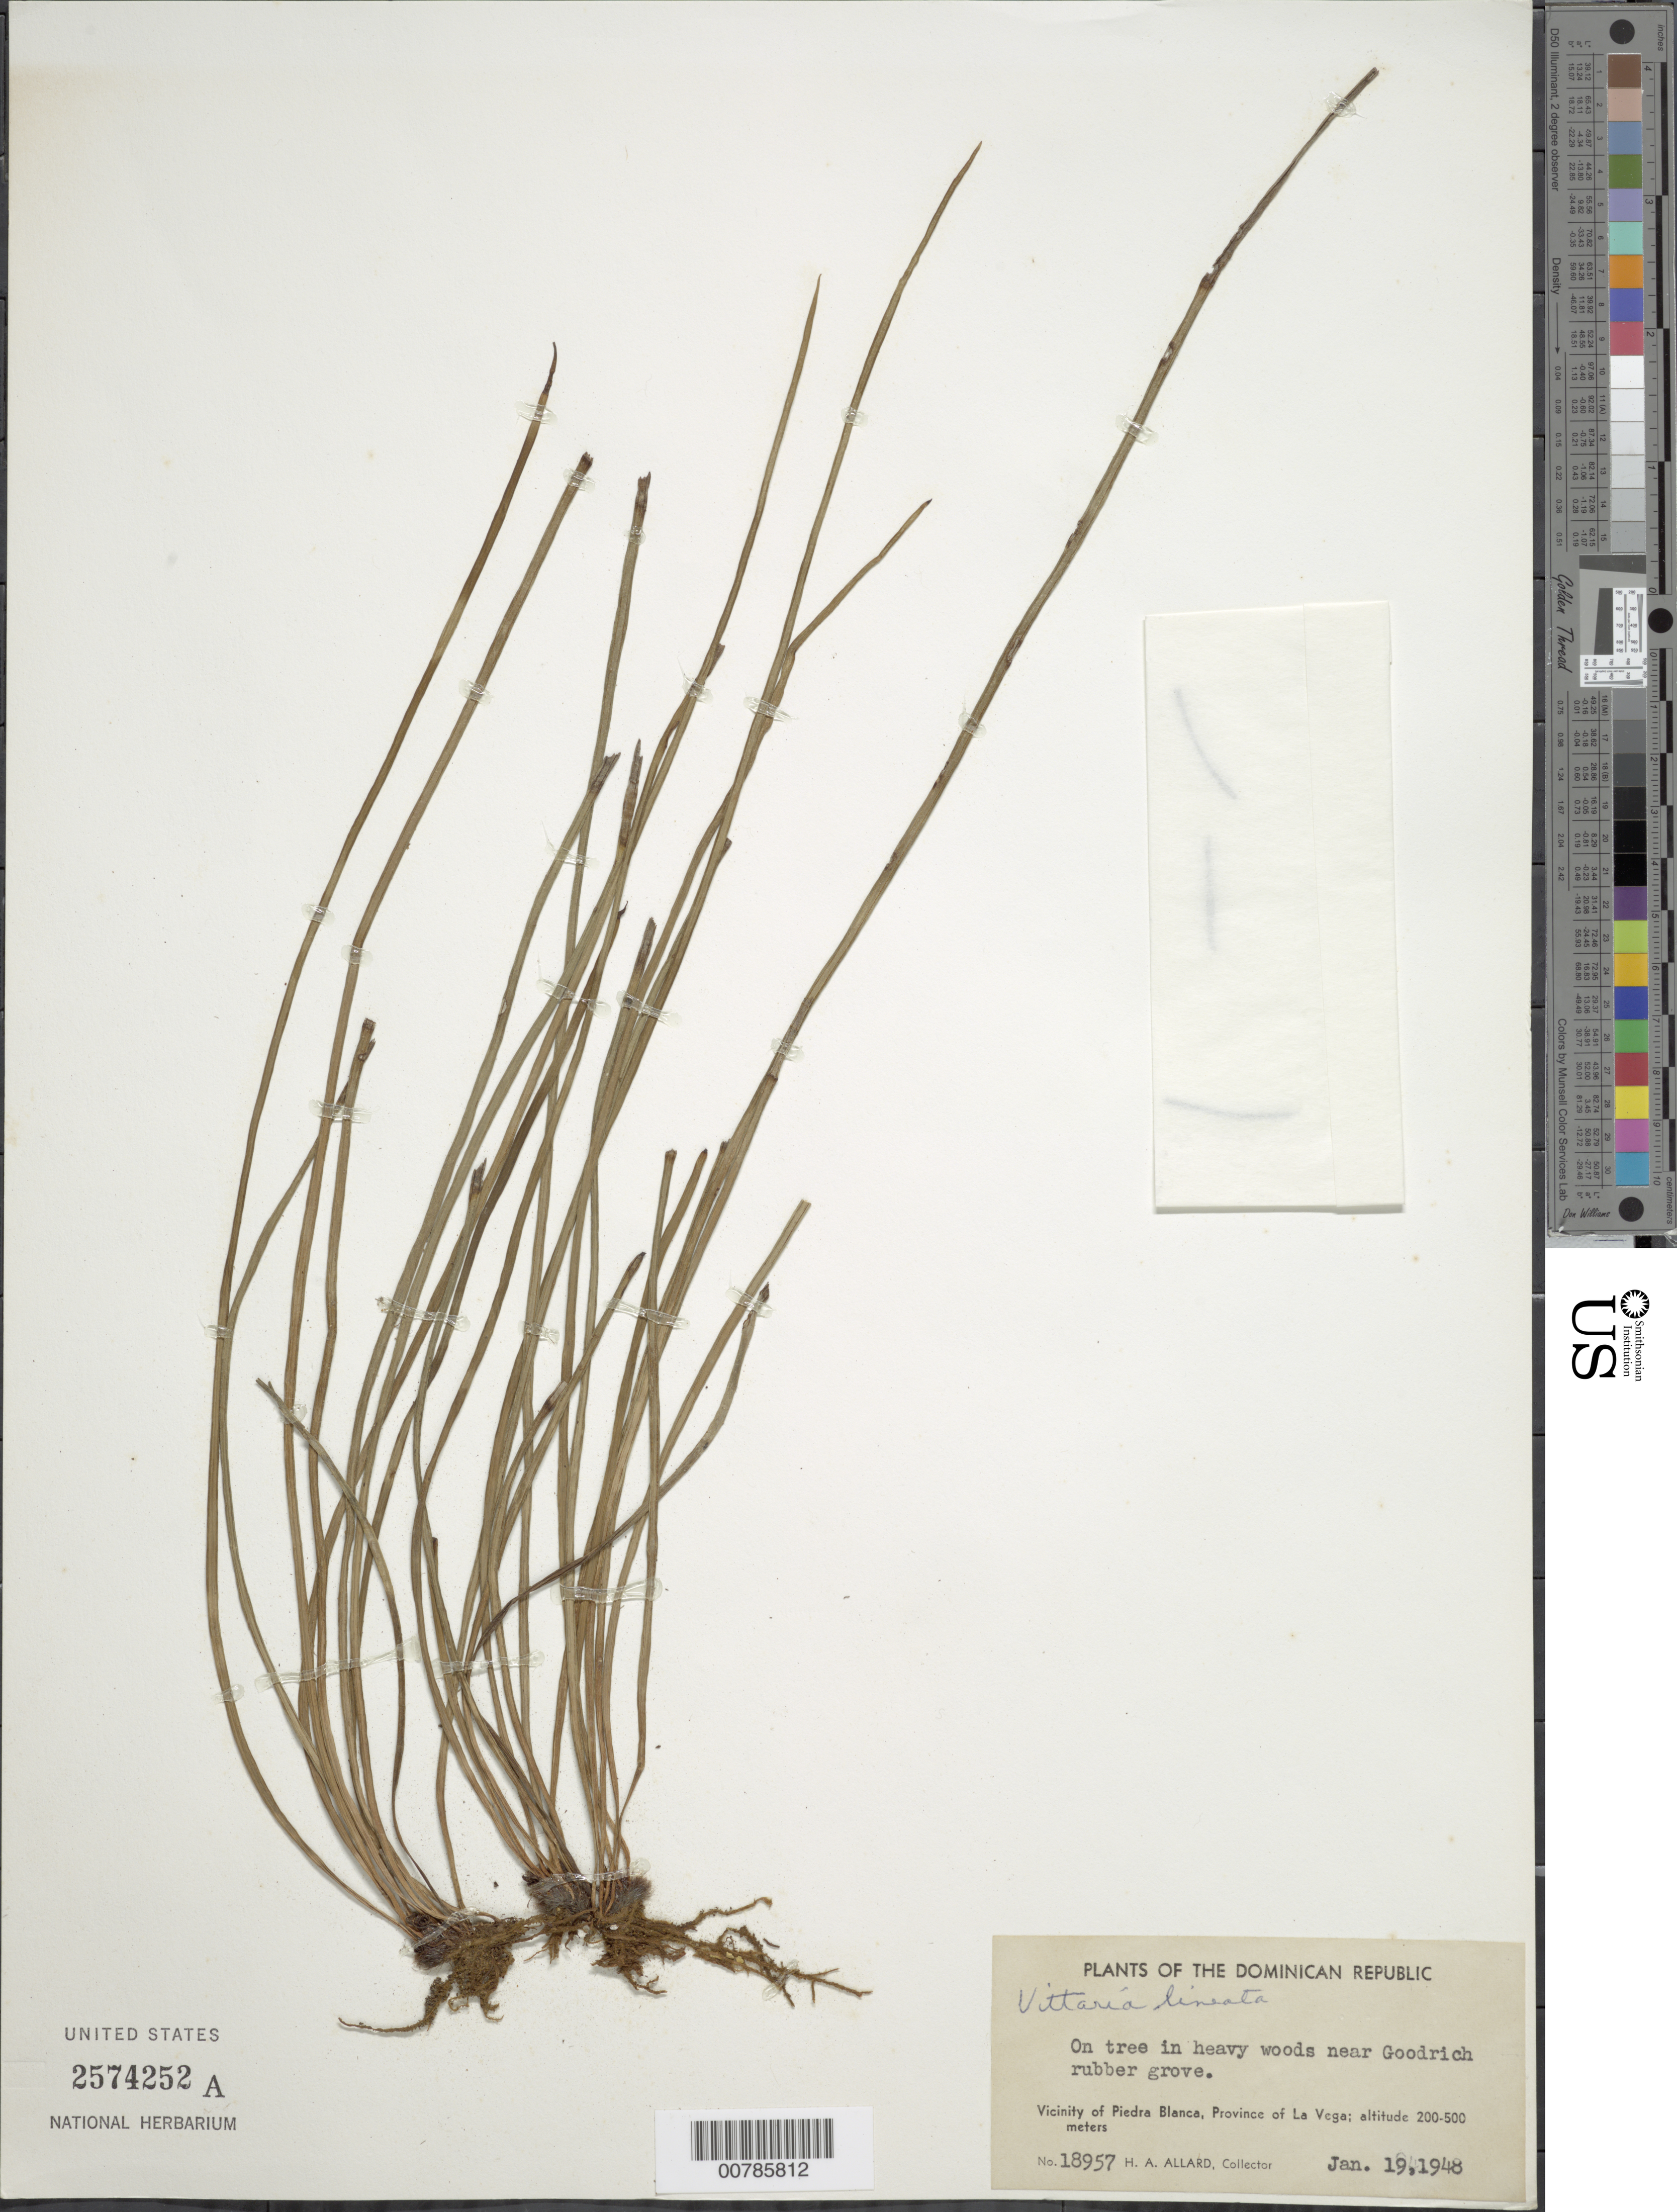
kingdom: Plantae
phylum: Tracheophyta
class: Polypodiopsida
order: Polypodiales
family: Pteridaceae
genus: Vittaria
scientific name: Vittaria lineata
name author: (L.) Sm.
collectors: H. A. Allard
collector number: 18957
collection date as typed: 19 Jan 1948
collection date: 1948-01-19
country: Dominican Republic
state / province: La Vega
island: Hispaniola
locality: Piedra Blanca, vicinity; near Goodrich rubber grove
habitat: On tree in heavy woods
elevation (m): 200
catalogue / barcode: US 2574252A